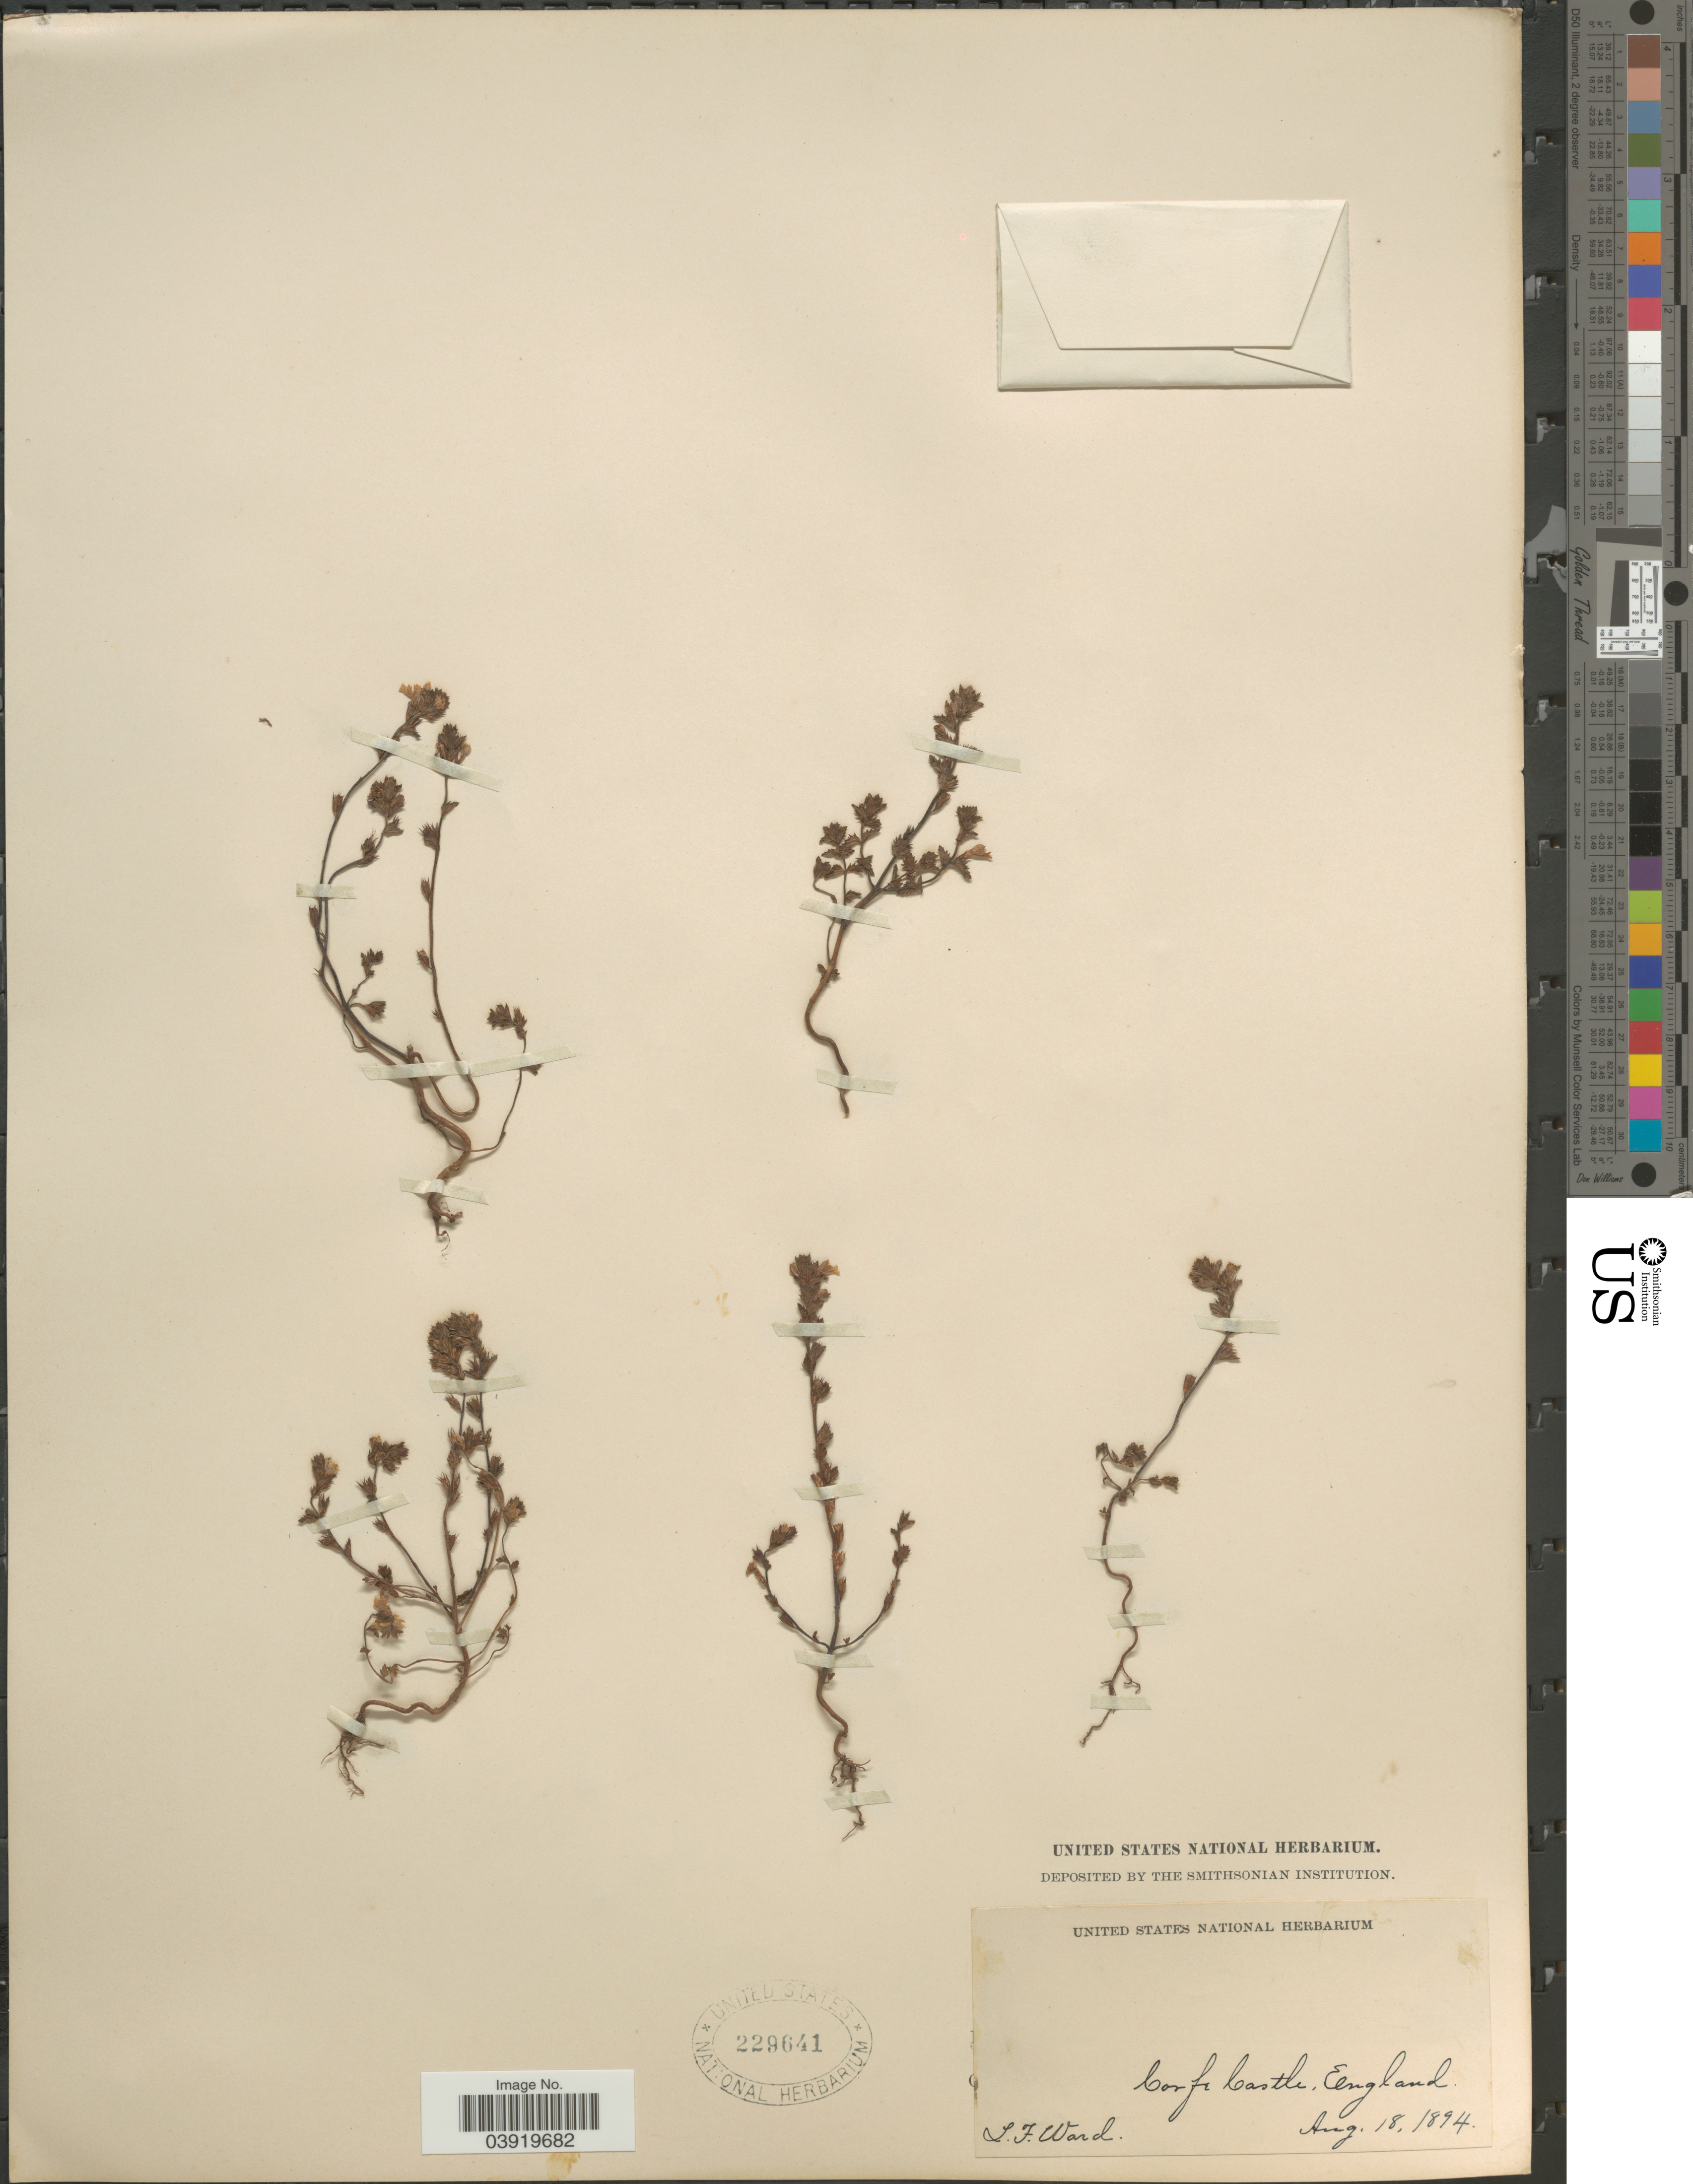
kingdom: Plantae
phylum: Tracheophyta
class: Magnoliopsida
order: Lamiales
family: Orobanchaceae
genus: Euphrasia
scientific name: Euphrasia sp.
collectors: L. Ward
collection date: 1894-08-18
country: United Kingdom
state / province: England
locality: Corfe Castle.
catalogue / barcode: US 229641